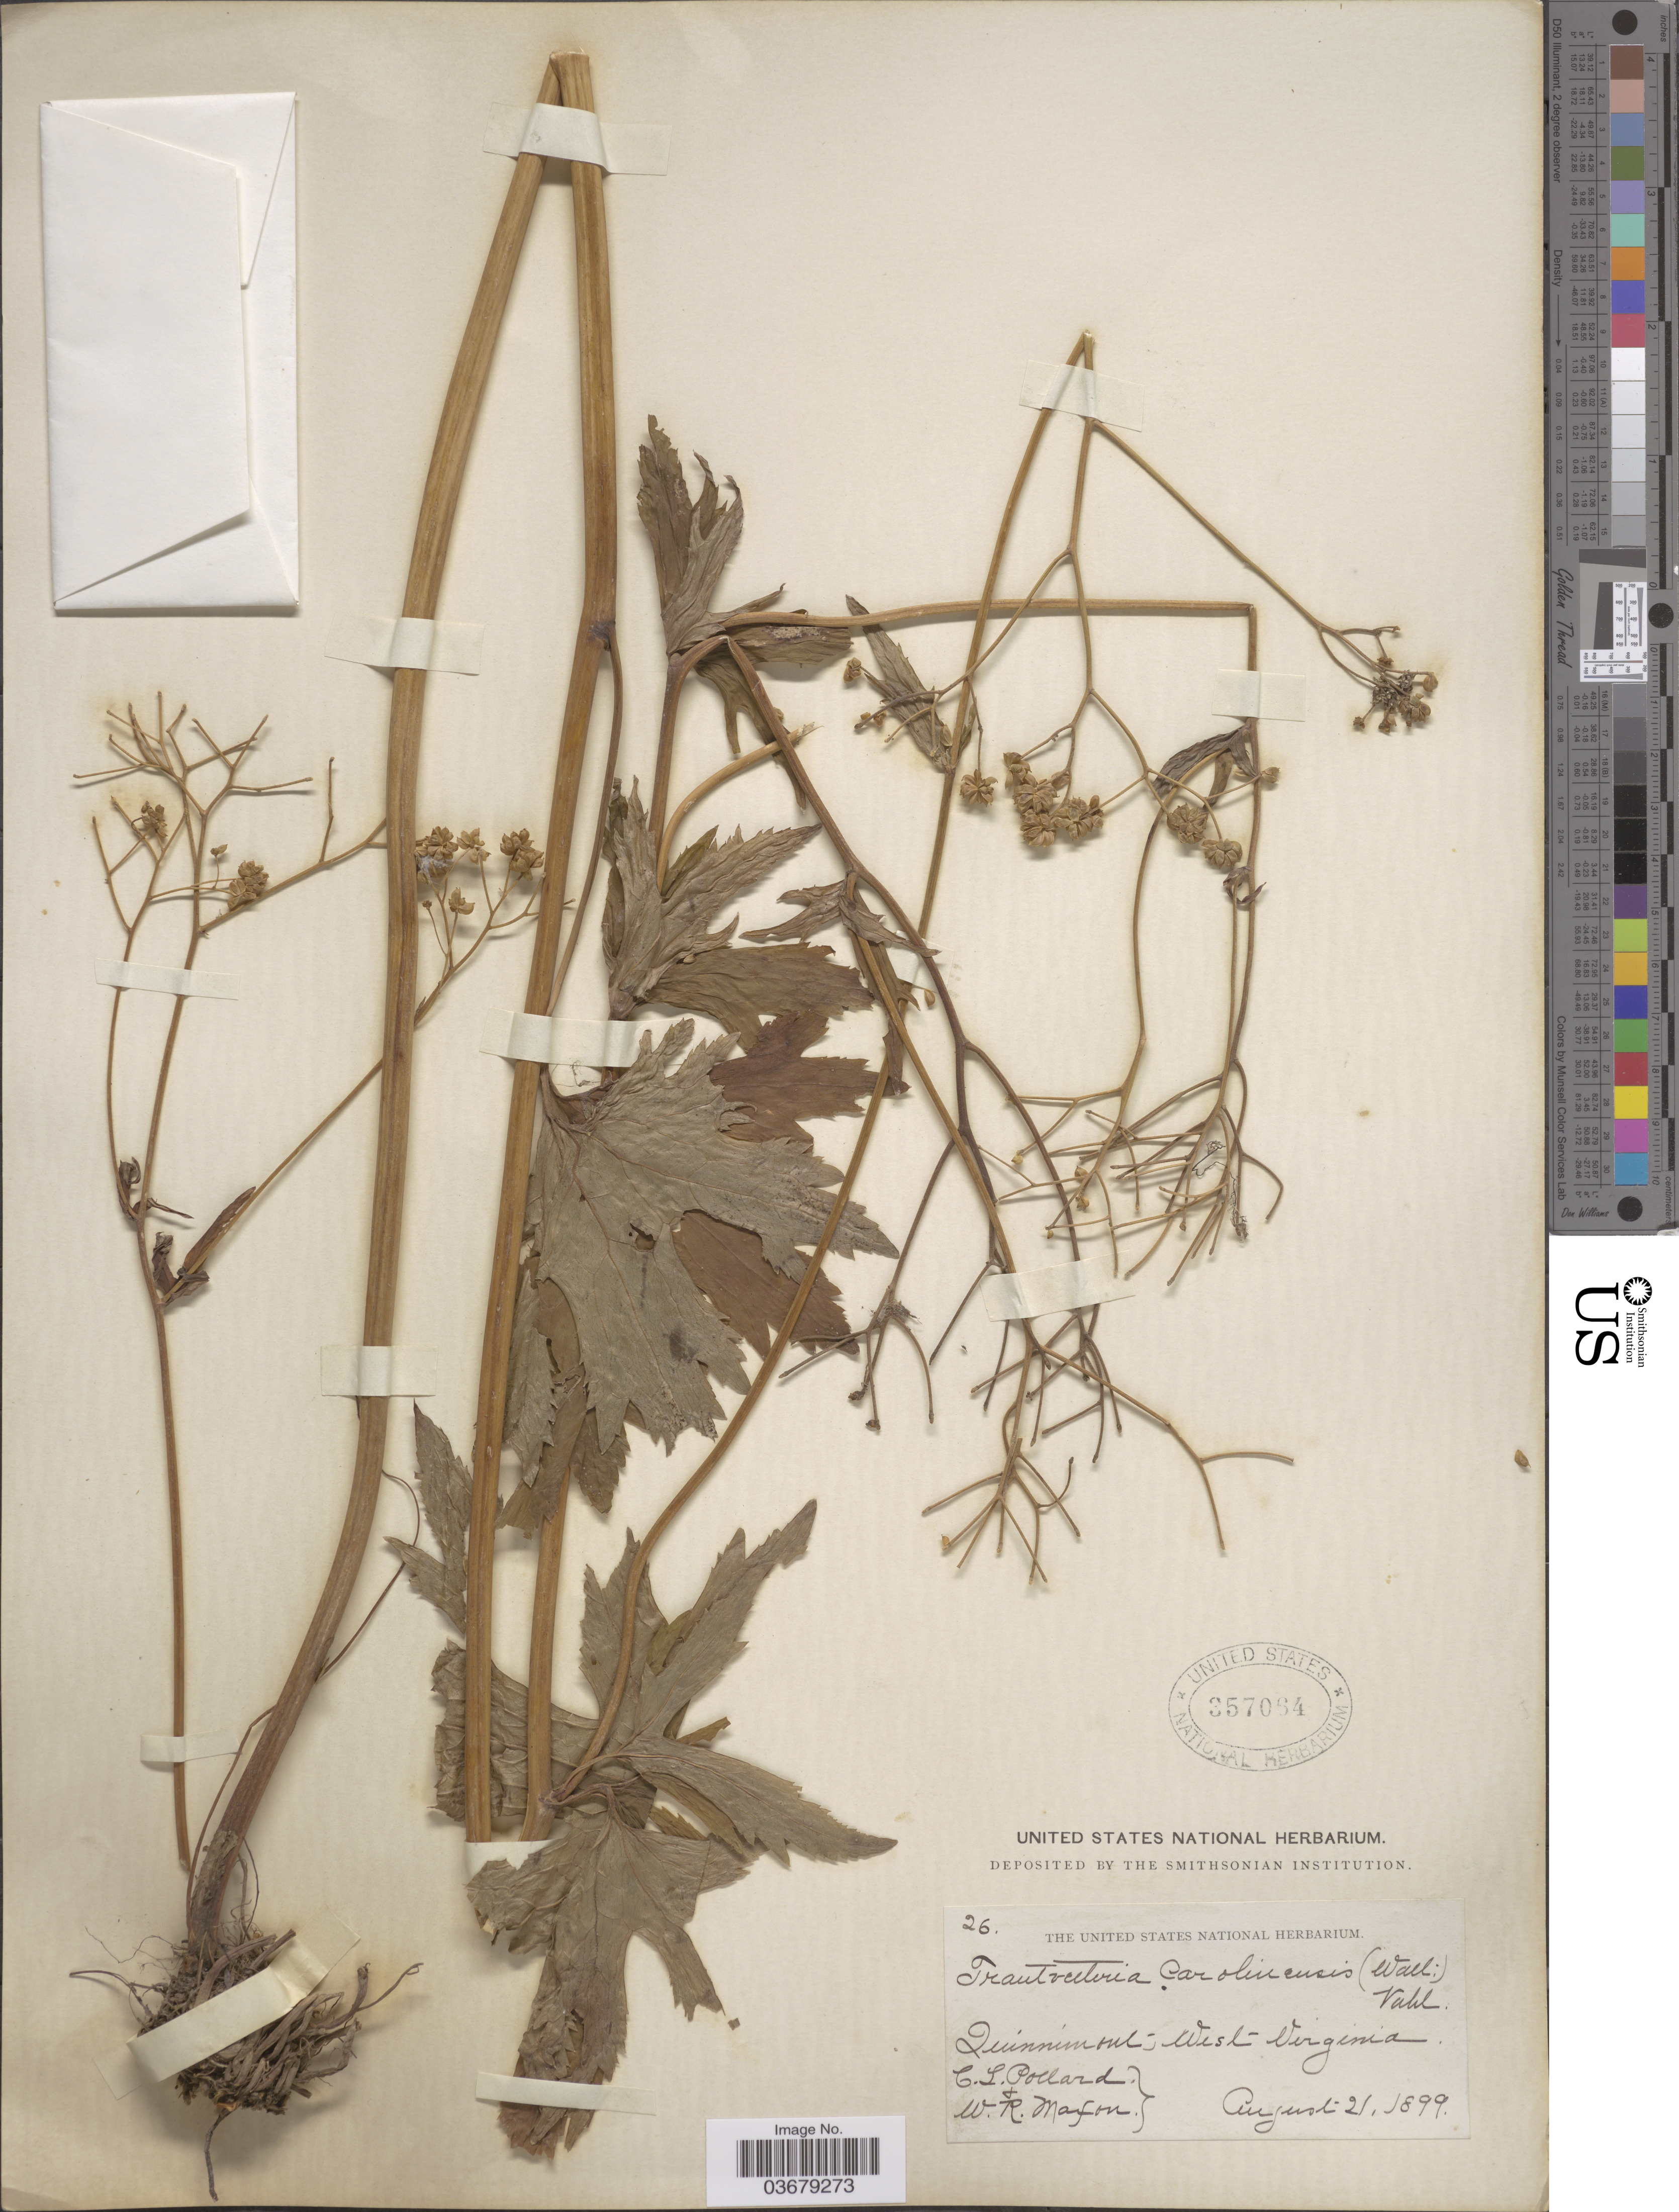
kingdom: Plantae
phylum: Tracheophyta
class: Magnoliopsida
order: Ranunculales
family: Ranunculaceae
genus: Trautvetteria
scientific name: Trautvetteria caroliniensis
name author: (Walter) Vail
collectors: C. L. Pollard & W. R. Maxon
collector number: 26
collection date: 1899-08-21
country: United States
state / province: West Virginia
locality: Quinnimont.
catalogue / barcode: US 357064